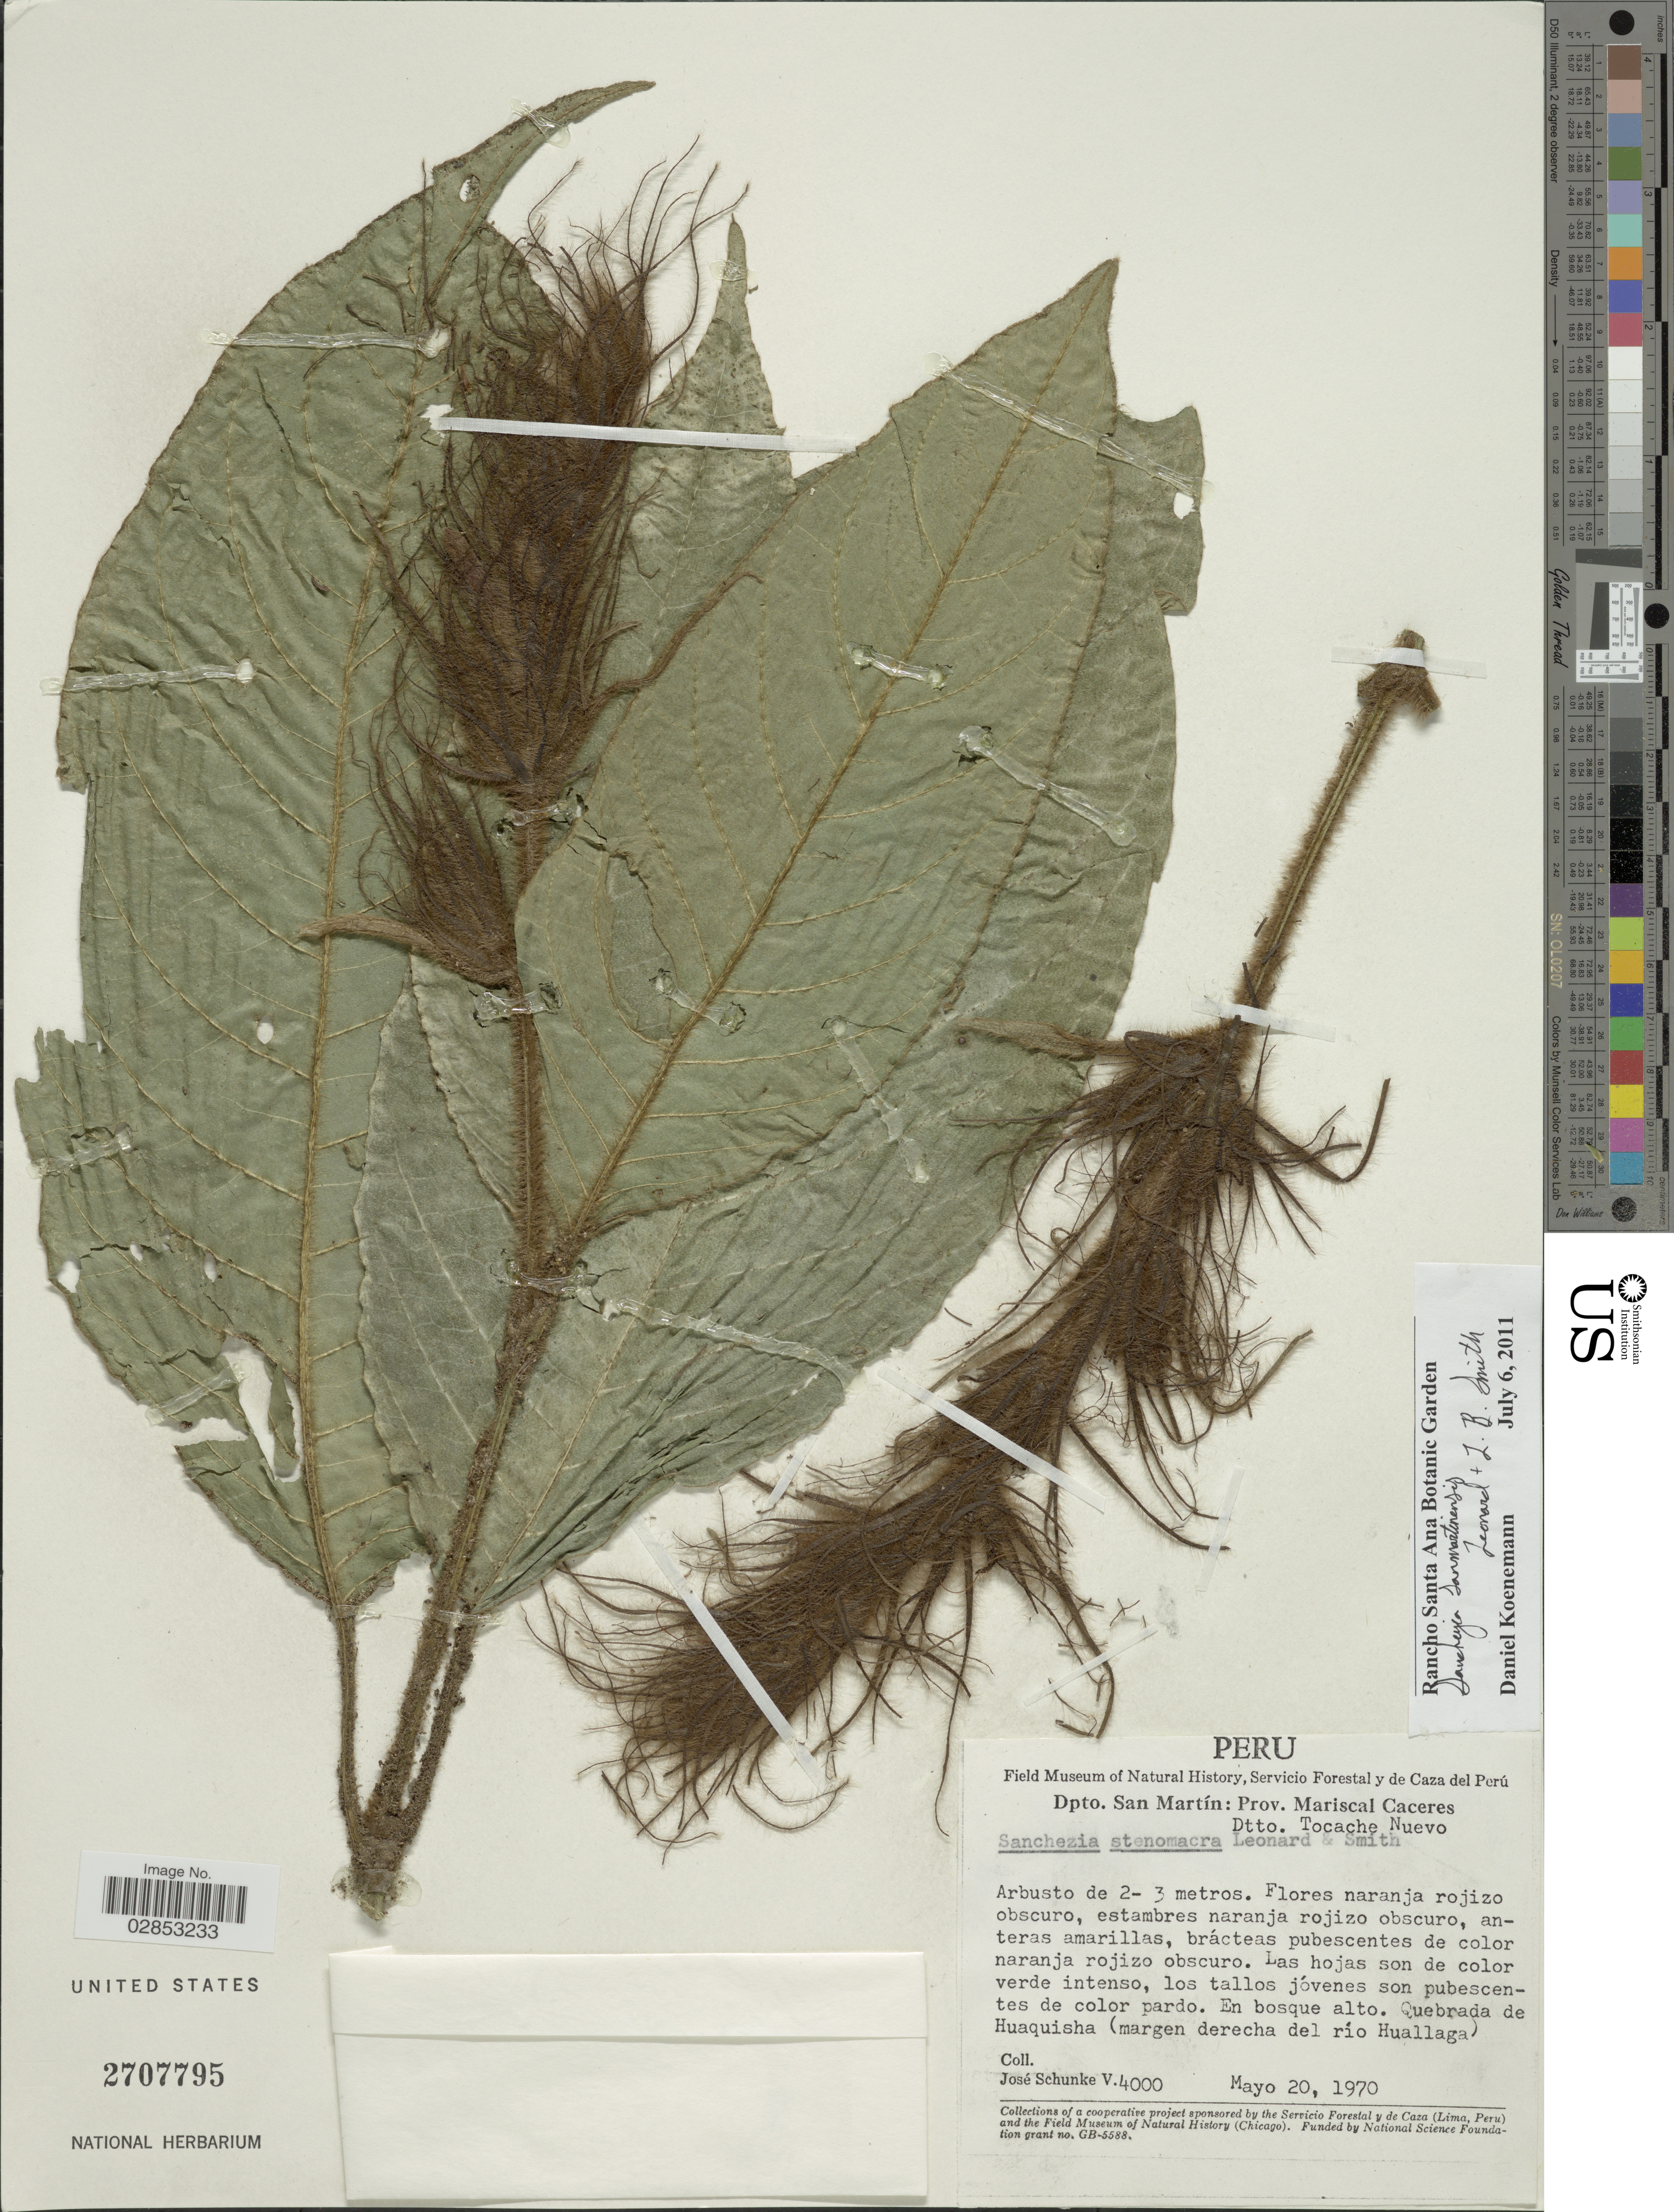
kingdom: Plantae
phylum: Tracheophyta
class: Magnoliopsida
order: Lamiales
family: Acanthaceae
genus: Sanchezia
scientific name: Sanchezia aurea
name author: Leonard & L.B. Sm.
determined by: Azevedo, Igor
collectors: J. Schunke Vigo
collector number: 4000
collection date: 1970-05-20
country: Peru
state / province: San Martín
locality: Dpto. San Martín: Prov. Mariscal Caceres, Dtto. Tocache Nuevo, Quebrada de Huaquisha (margen derecha del río derecha del río Huallaga).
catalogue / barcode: US 2707795